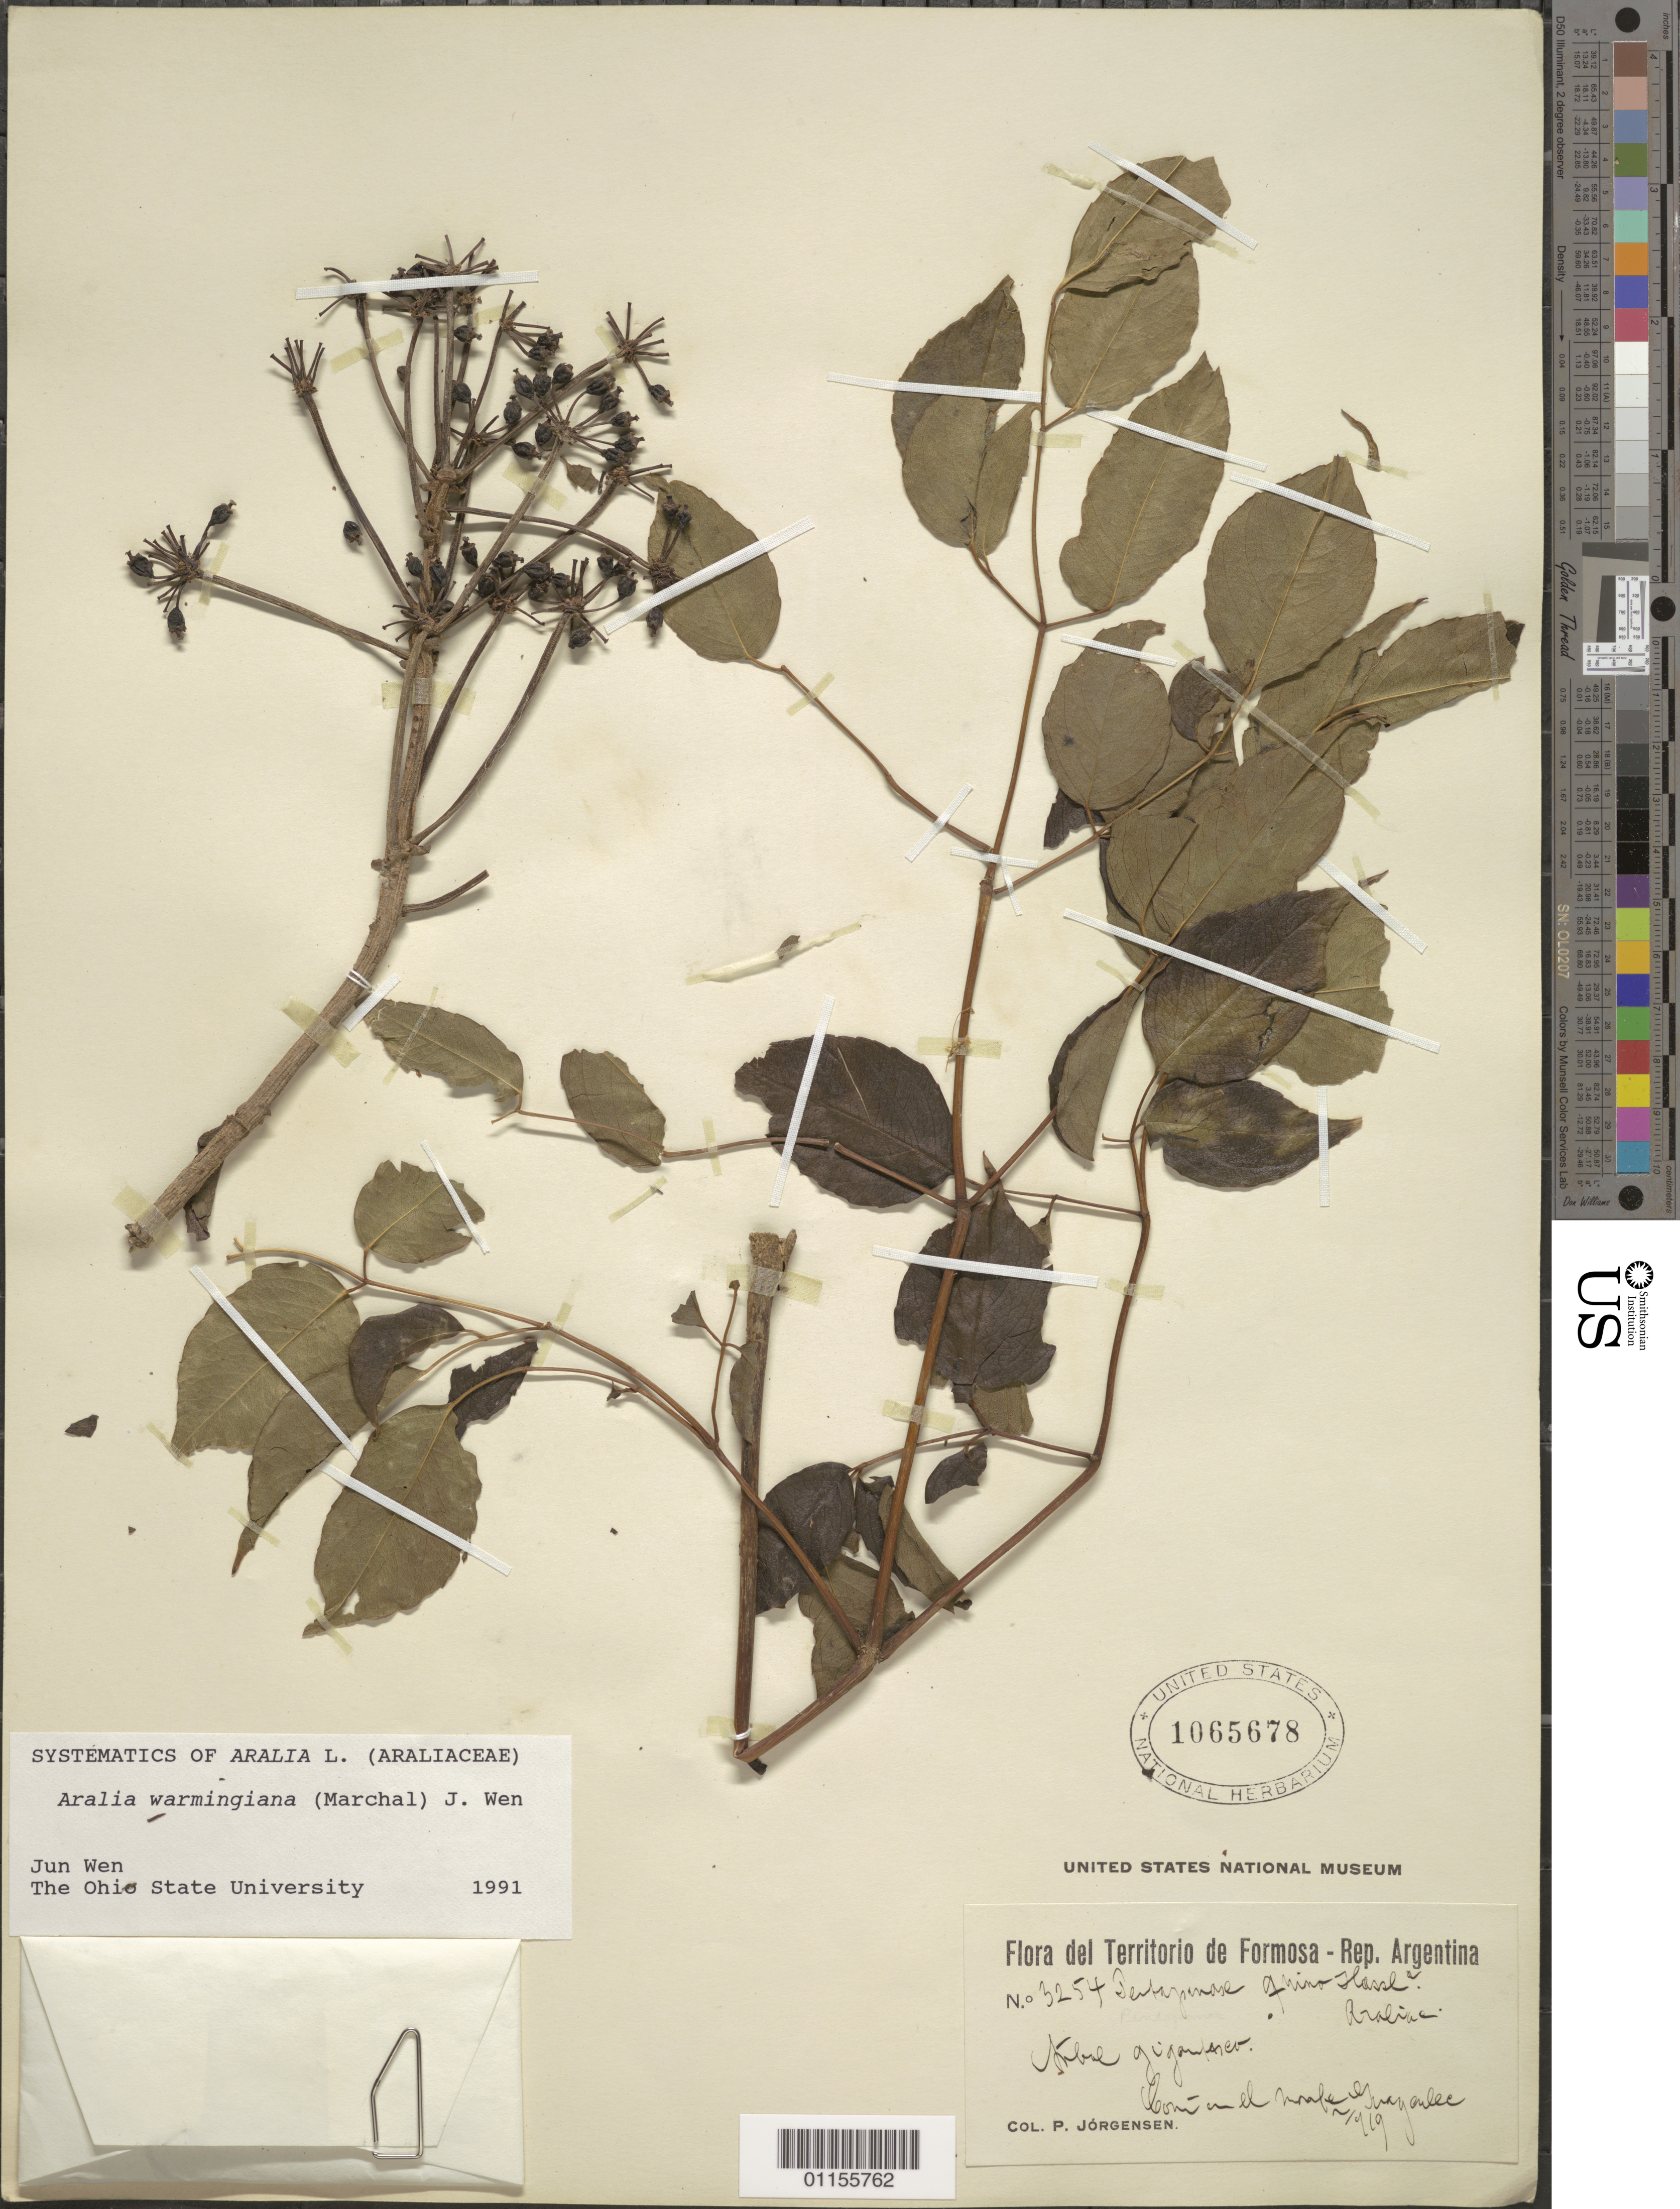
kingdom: Plantae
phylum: Tracheophyta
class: Magnoliopsida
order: Apiales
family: Araliaceae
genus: Aralia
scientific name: Aralia warmingiana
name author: (Marchal) J. Wen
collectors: P. Jörgensen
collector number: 3254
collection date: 1919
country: Argentina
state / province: Formosa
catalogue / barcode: US 1065678